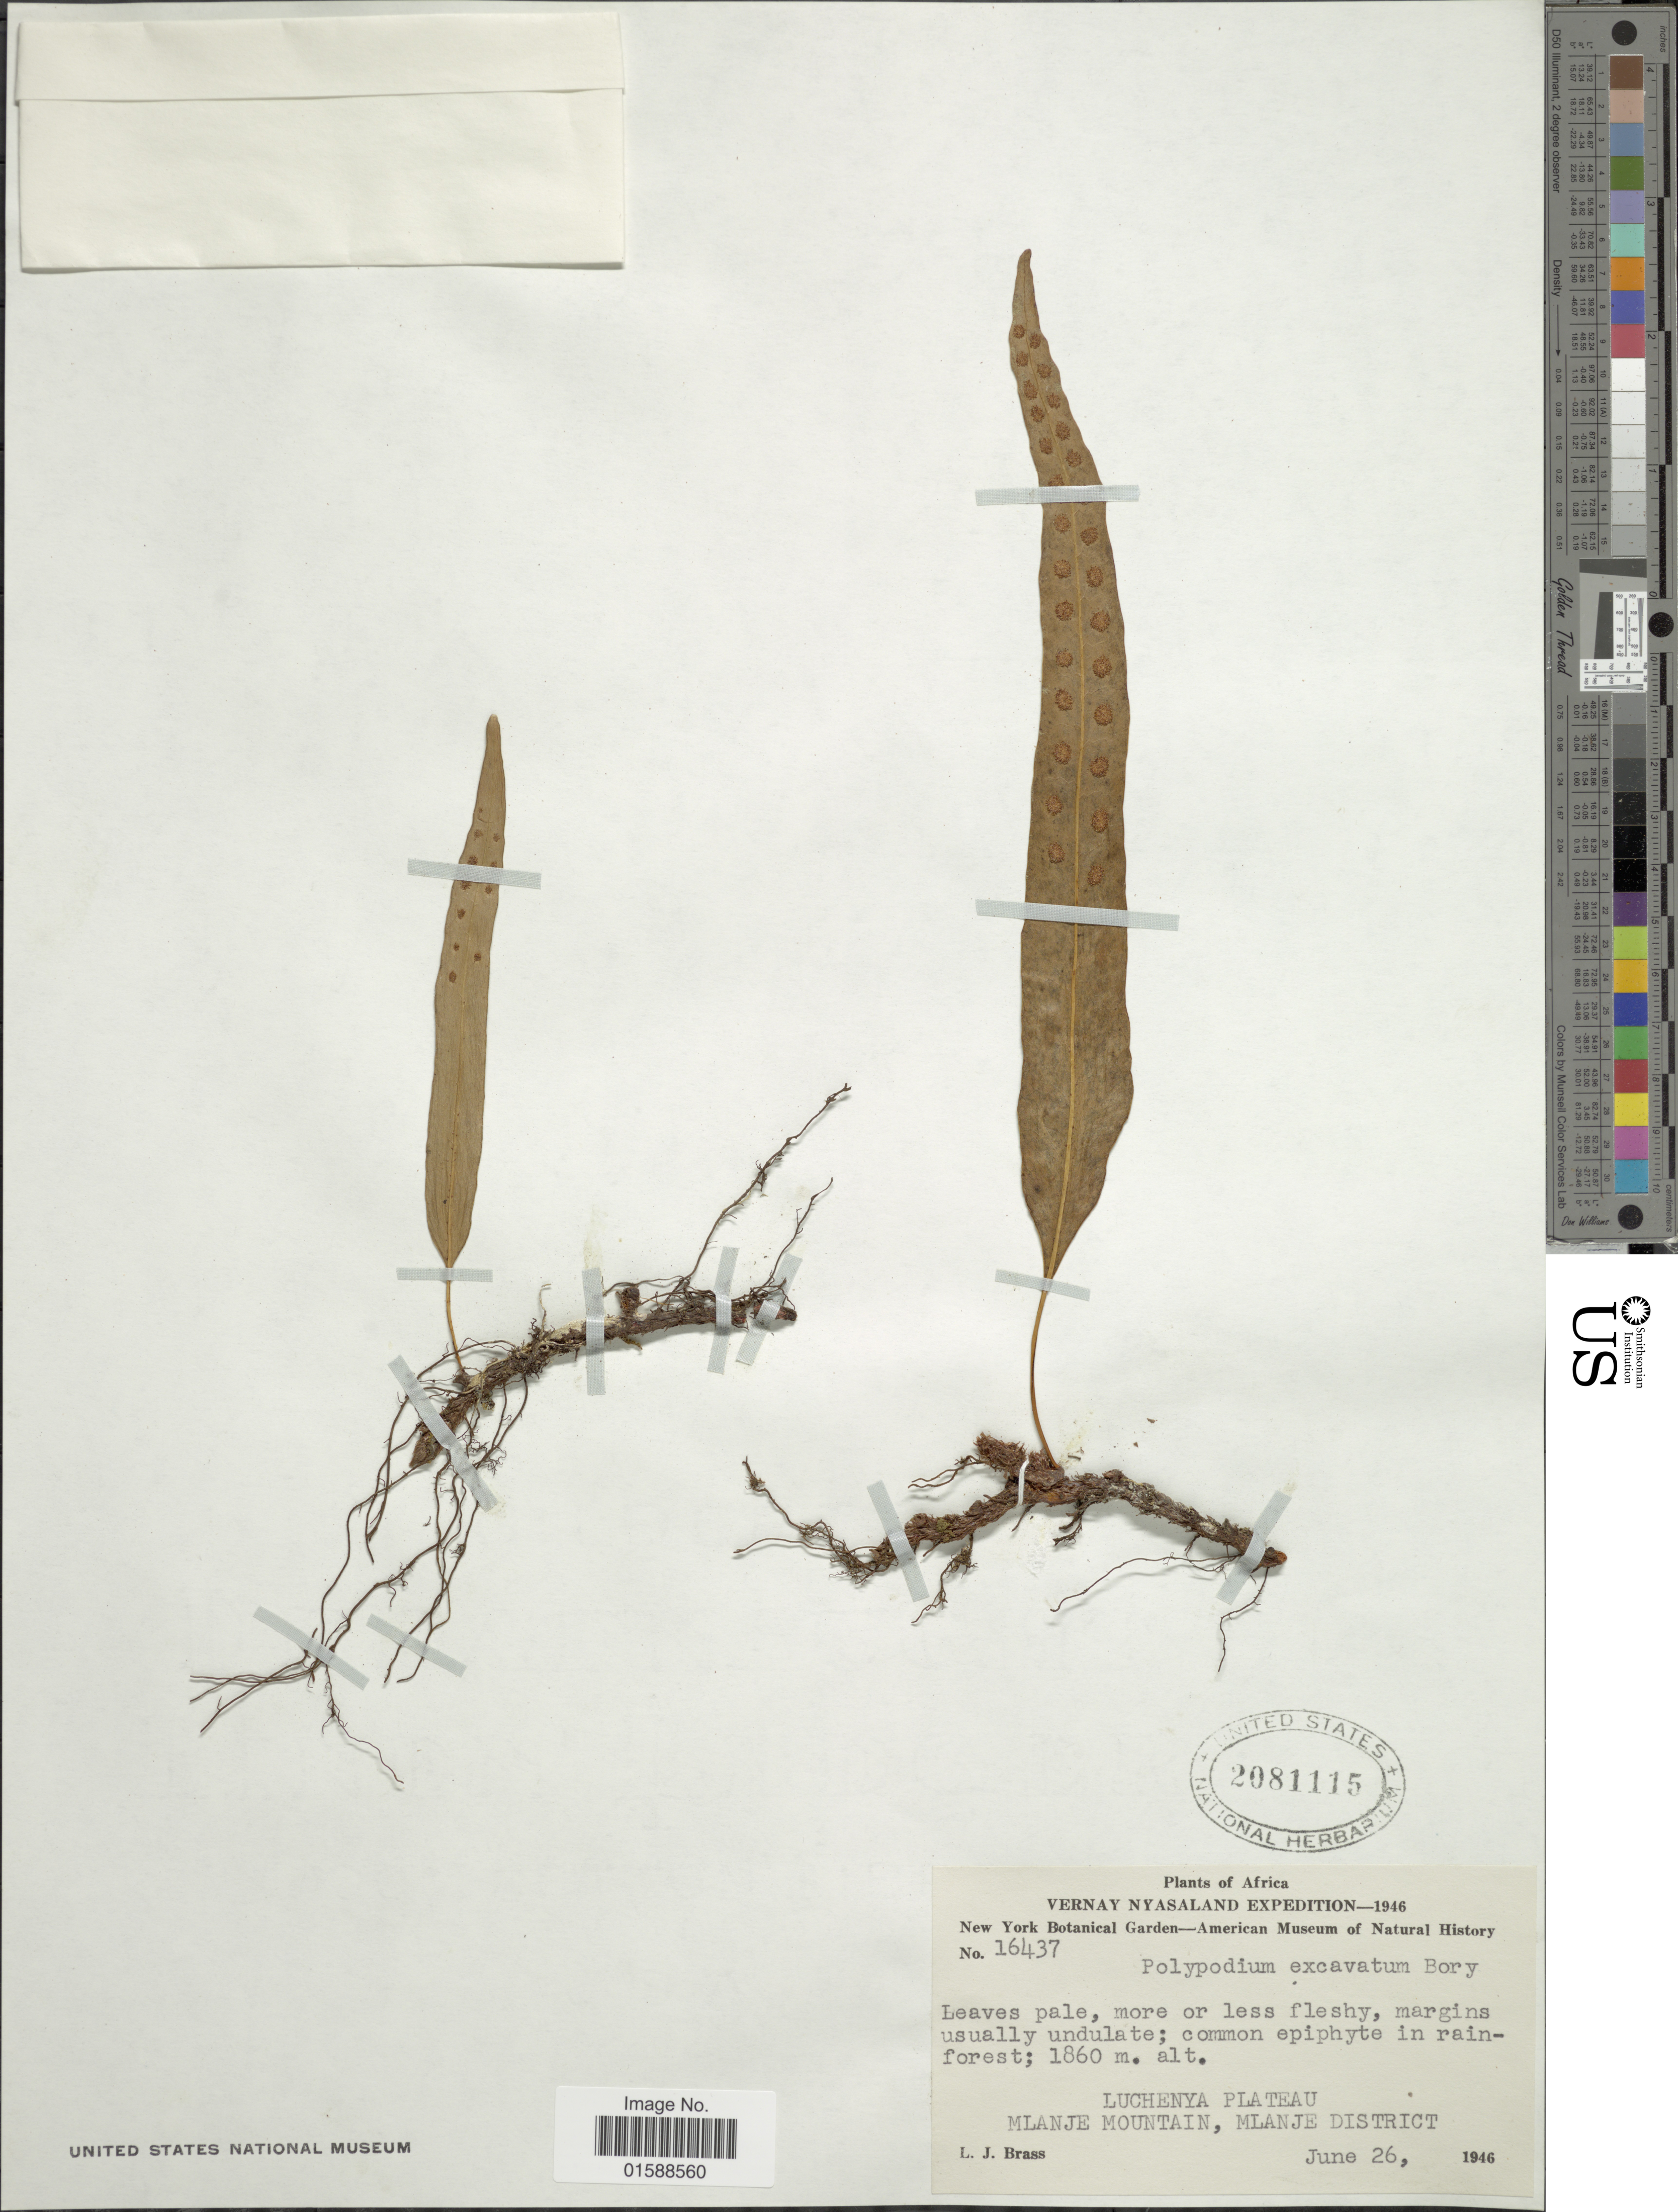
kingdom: Plantae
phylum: Tracheophyta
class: Polypodiopsida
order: Polypodiales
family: Polypodiaceae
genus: Lepisorus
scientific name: Lepisorus excavatus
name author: (Bory ex Willd.) Ching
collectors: L. J. Brass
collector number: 16437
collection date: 1946-06-26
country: Malawi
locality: Vernay Nyasaland. Luchenya Plateau. Mlanje Mountain, Mlanje District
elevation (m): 1860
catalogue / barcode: US 2081115